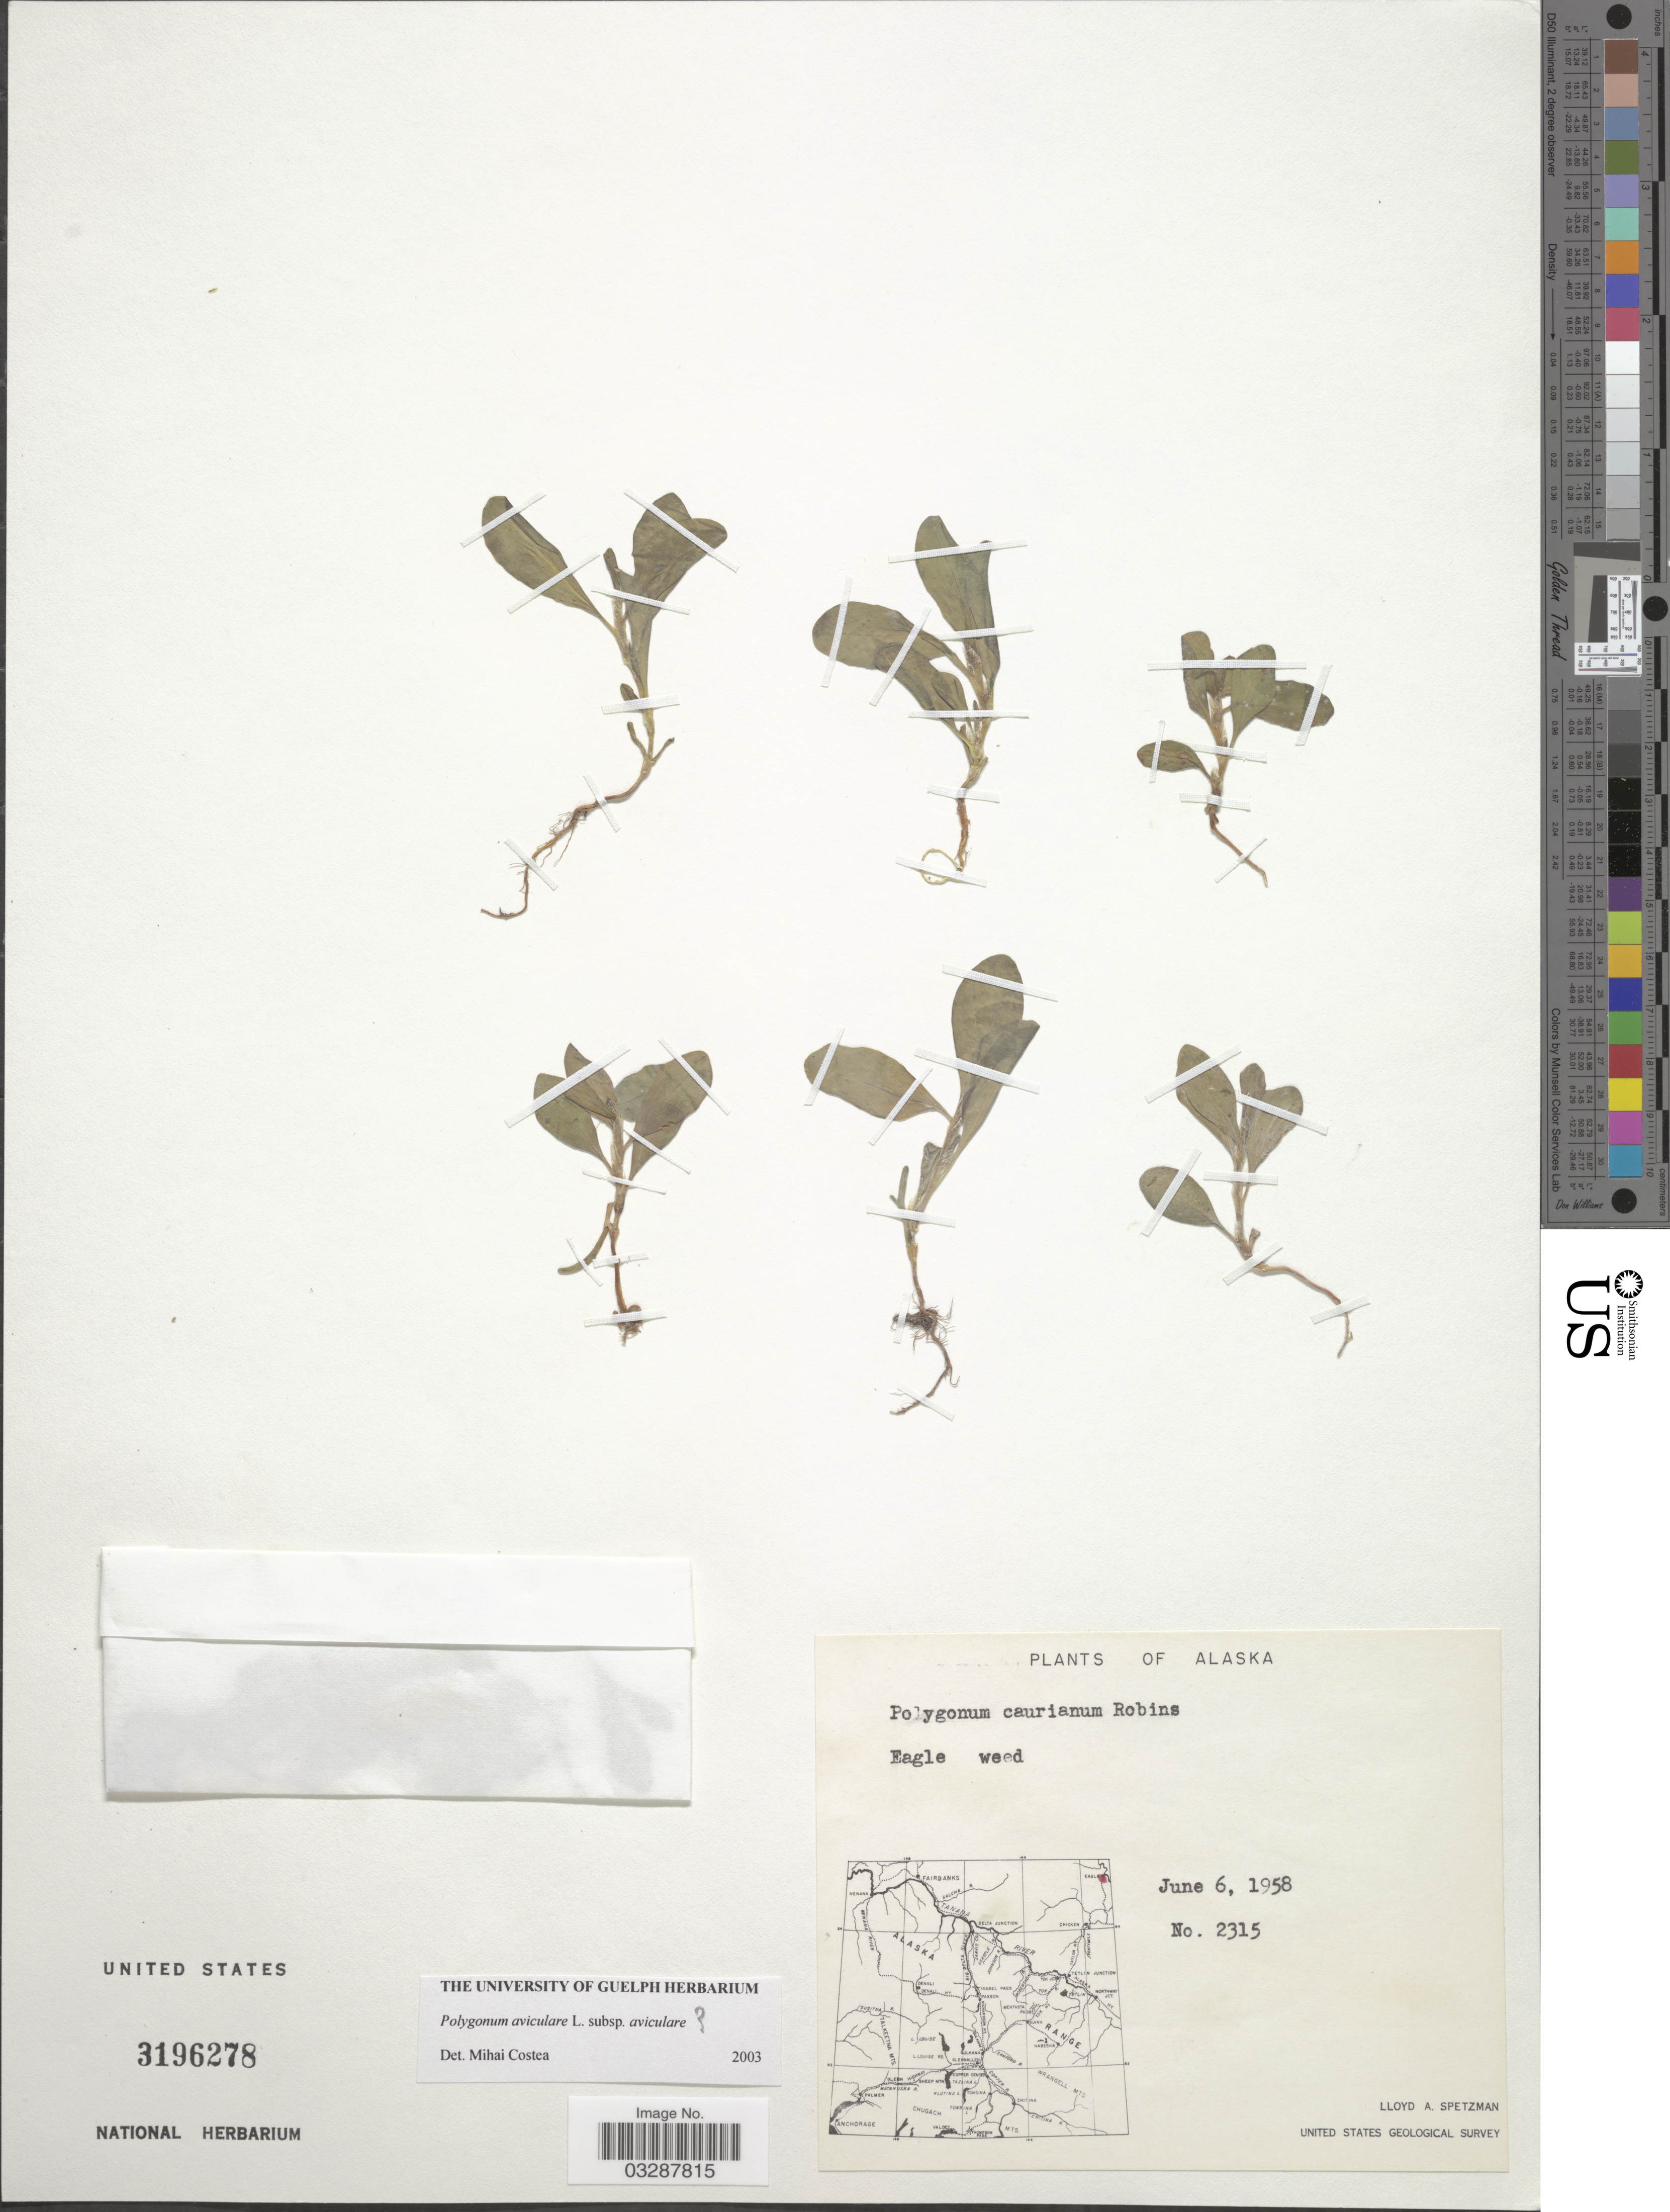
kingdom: Plantae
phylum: Tracheophyta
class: Magnoliopsida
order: Caryophyllales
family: Polygonaceae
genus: Polygonum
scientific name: Polygonum aviculare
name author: L.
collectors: L. Spetzman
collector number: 2315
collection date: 1958-06-06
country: United States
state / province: Alaska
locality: Eagle weed.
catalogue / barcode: US 3196278